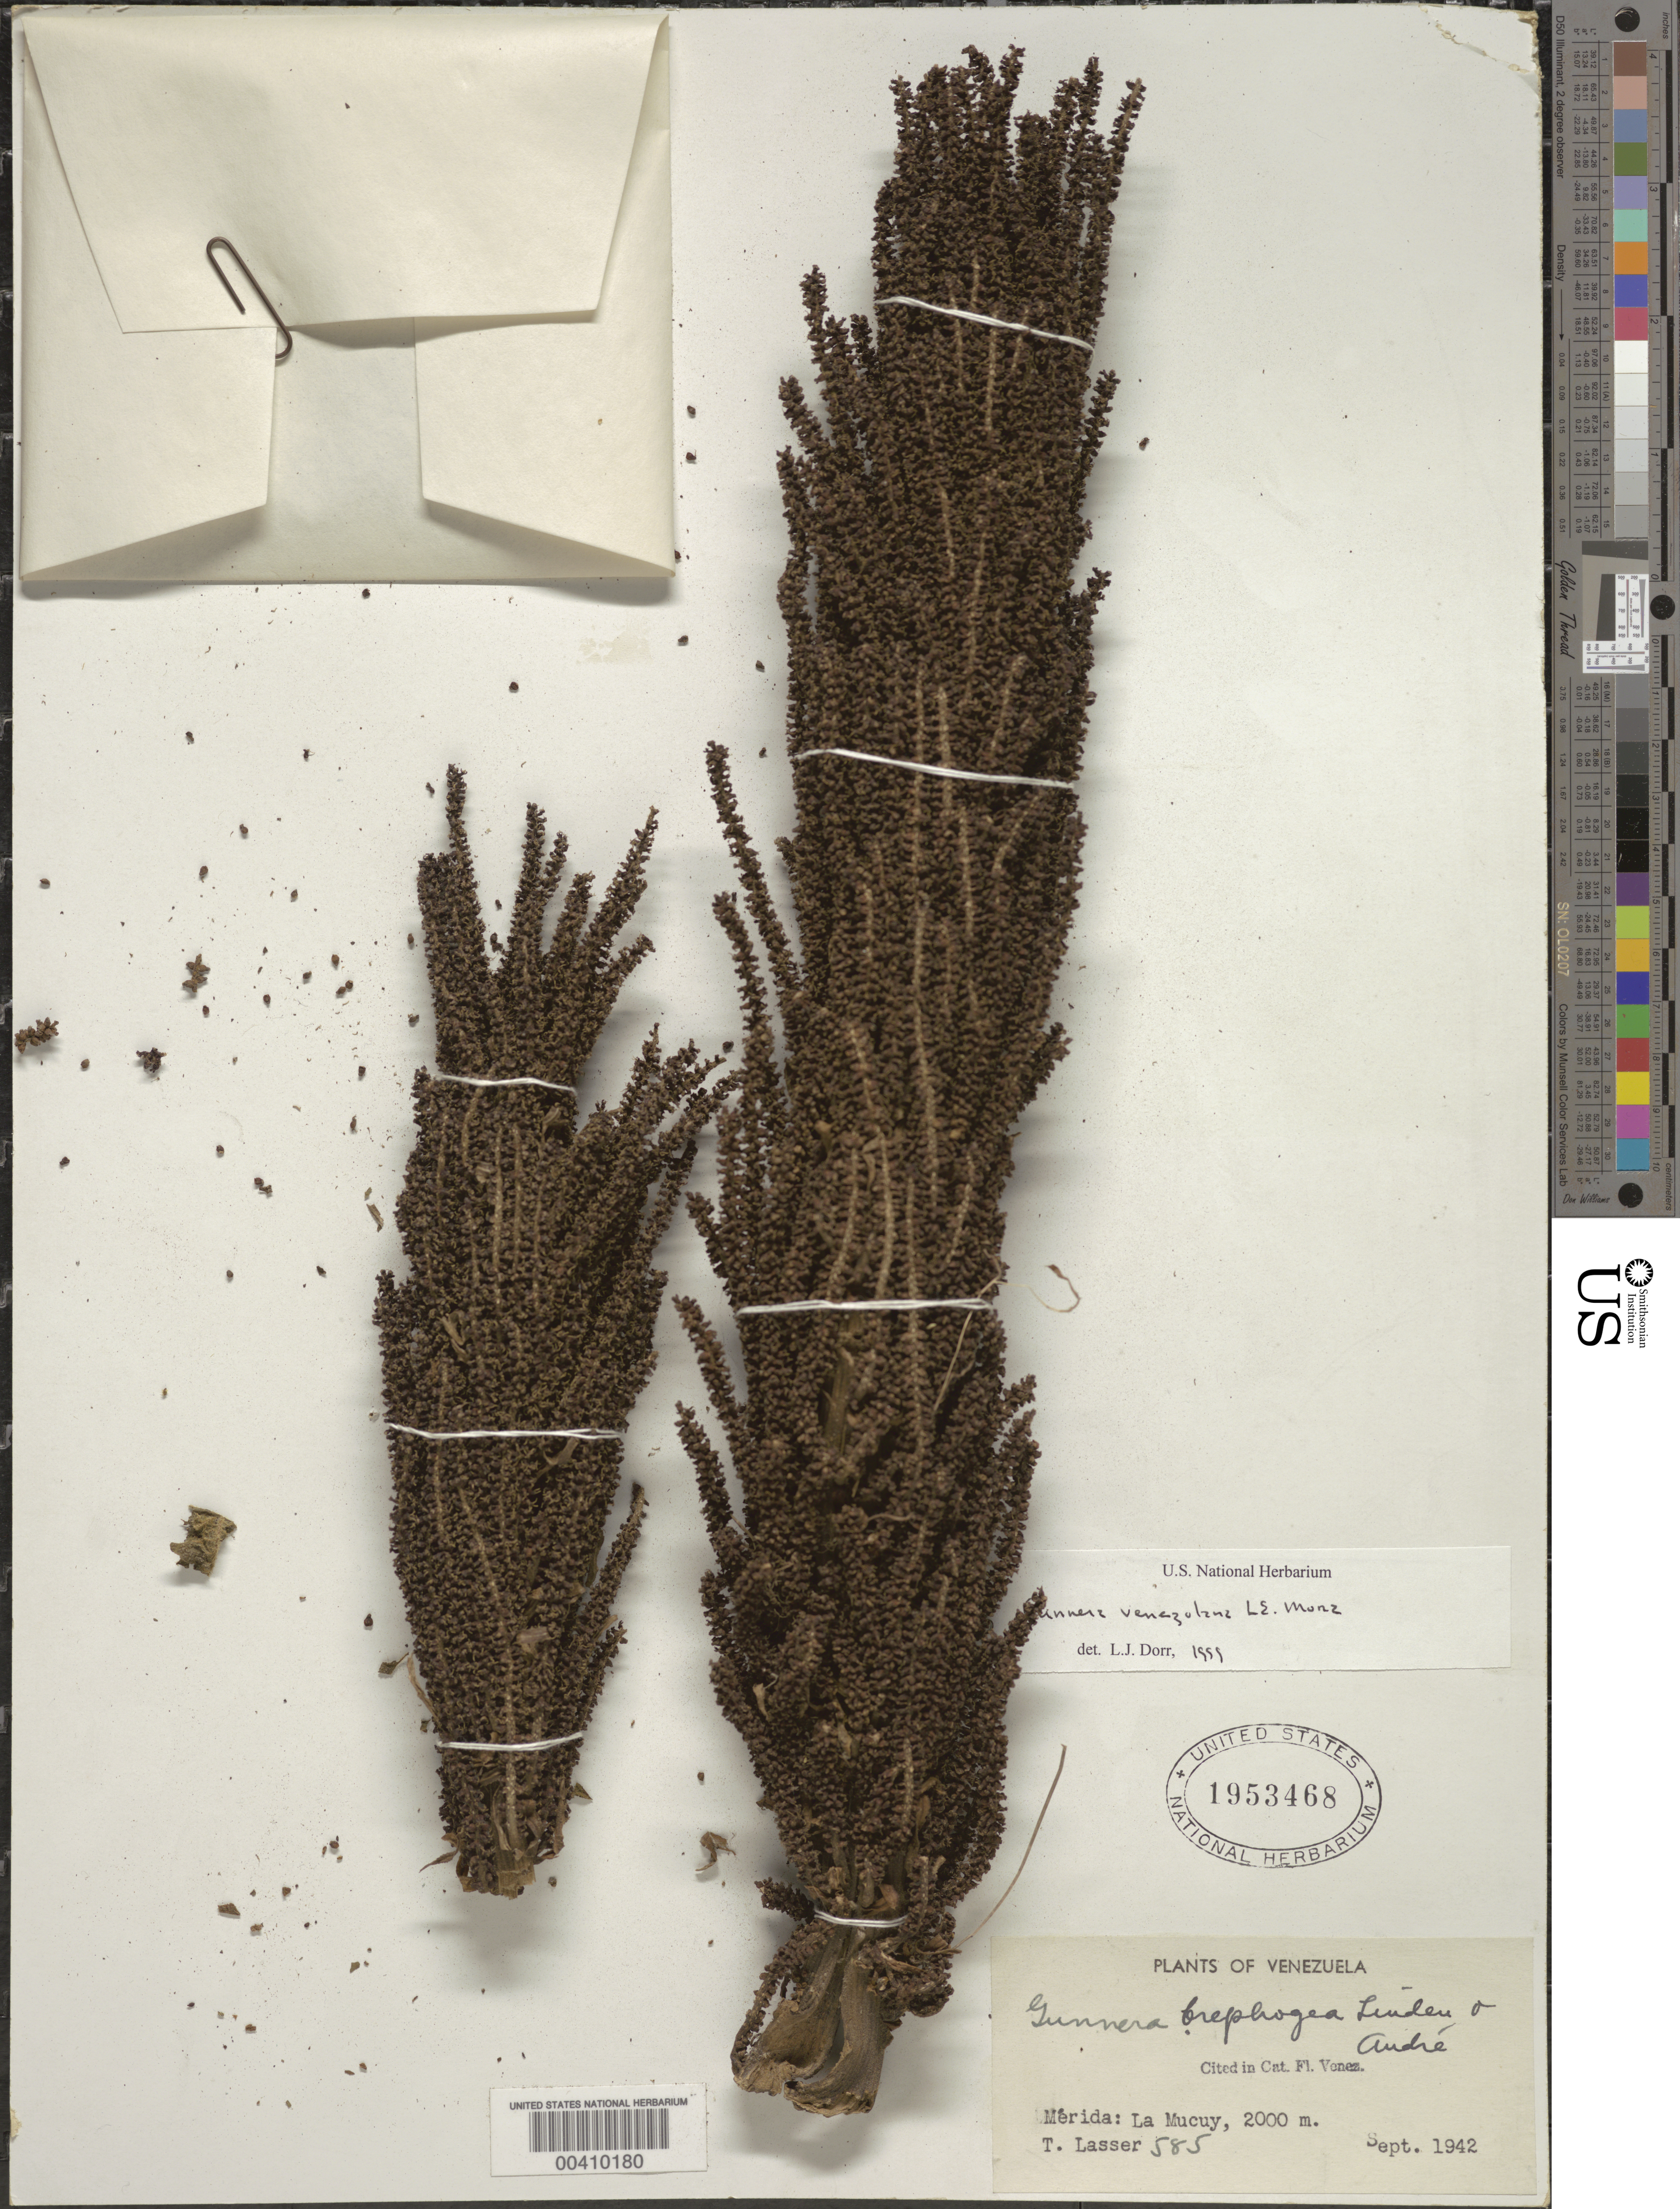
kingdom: Plantae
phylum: Tracheophyta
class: Magnoliopsida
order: Gunnerales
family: Gunneraceae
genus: Gunnera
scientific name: Gunnera brephogea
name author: B.L. Linden & André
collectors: T. Lasser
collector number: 585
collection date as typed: Sep 1942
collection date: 1942-09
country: Venezuela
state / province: Mérida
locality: La Mucuy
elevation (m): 2000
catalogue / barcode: US 1953468